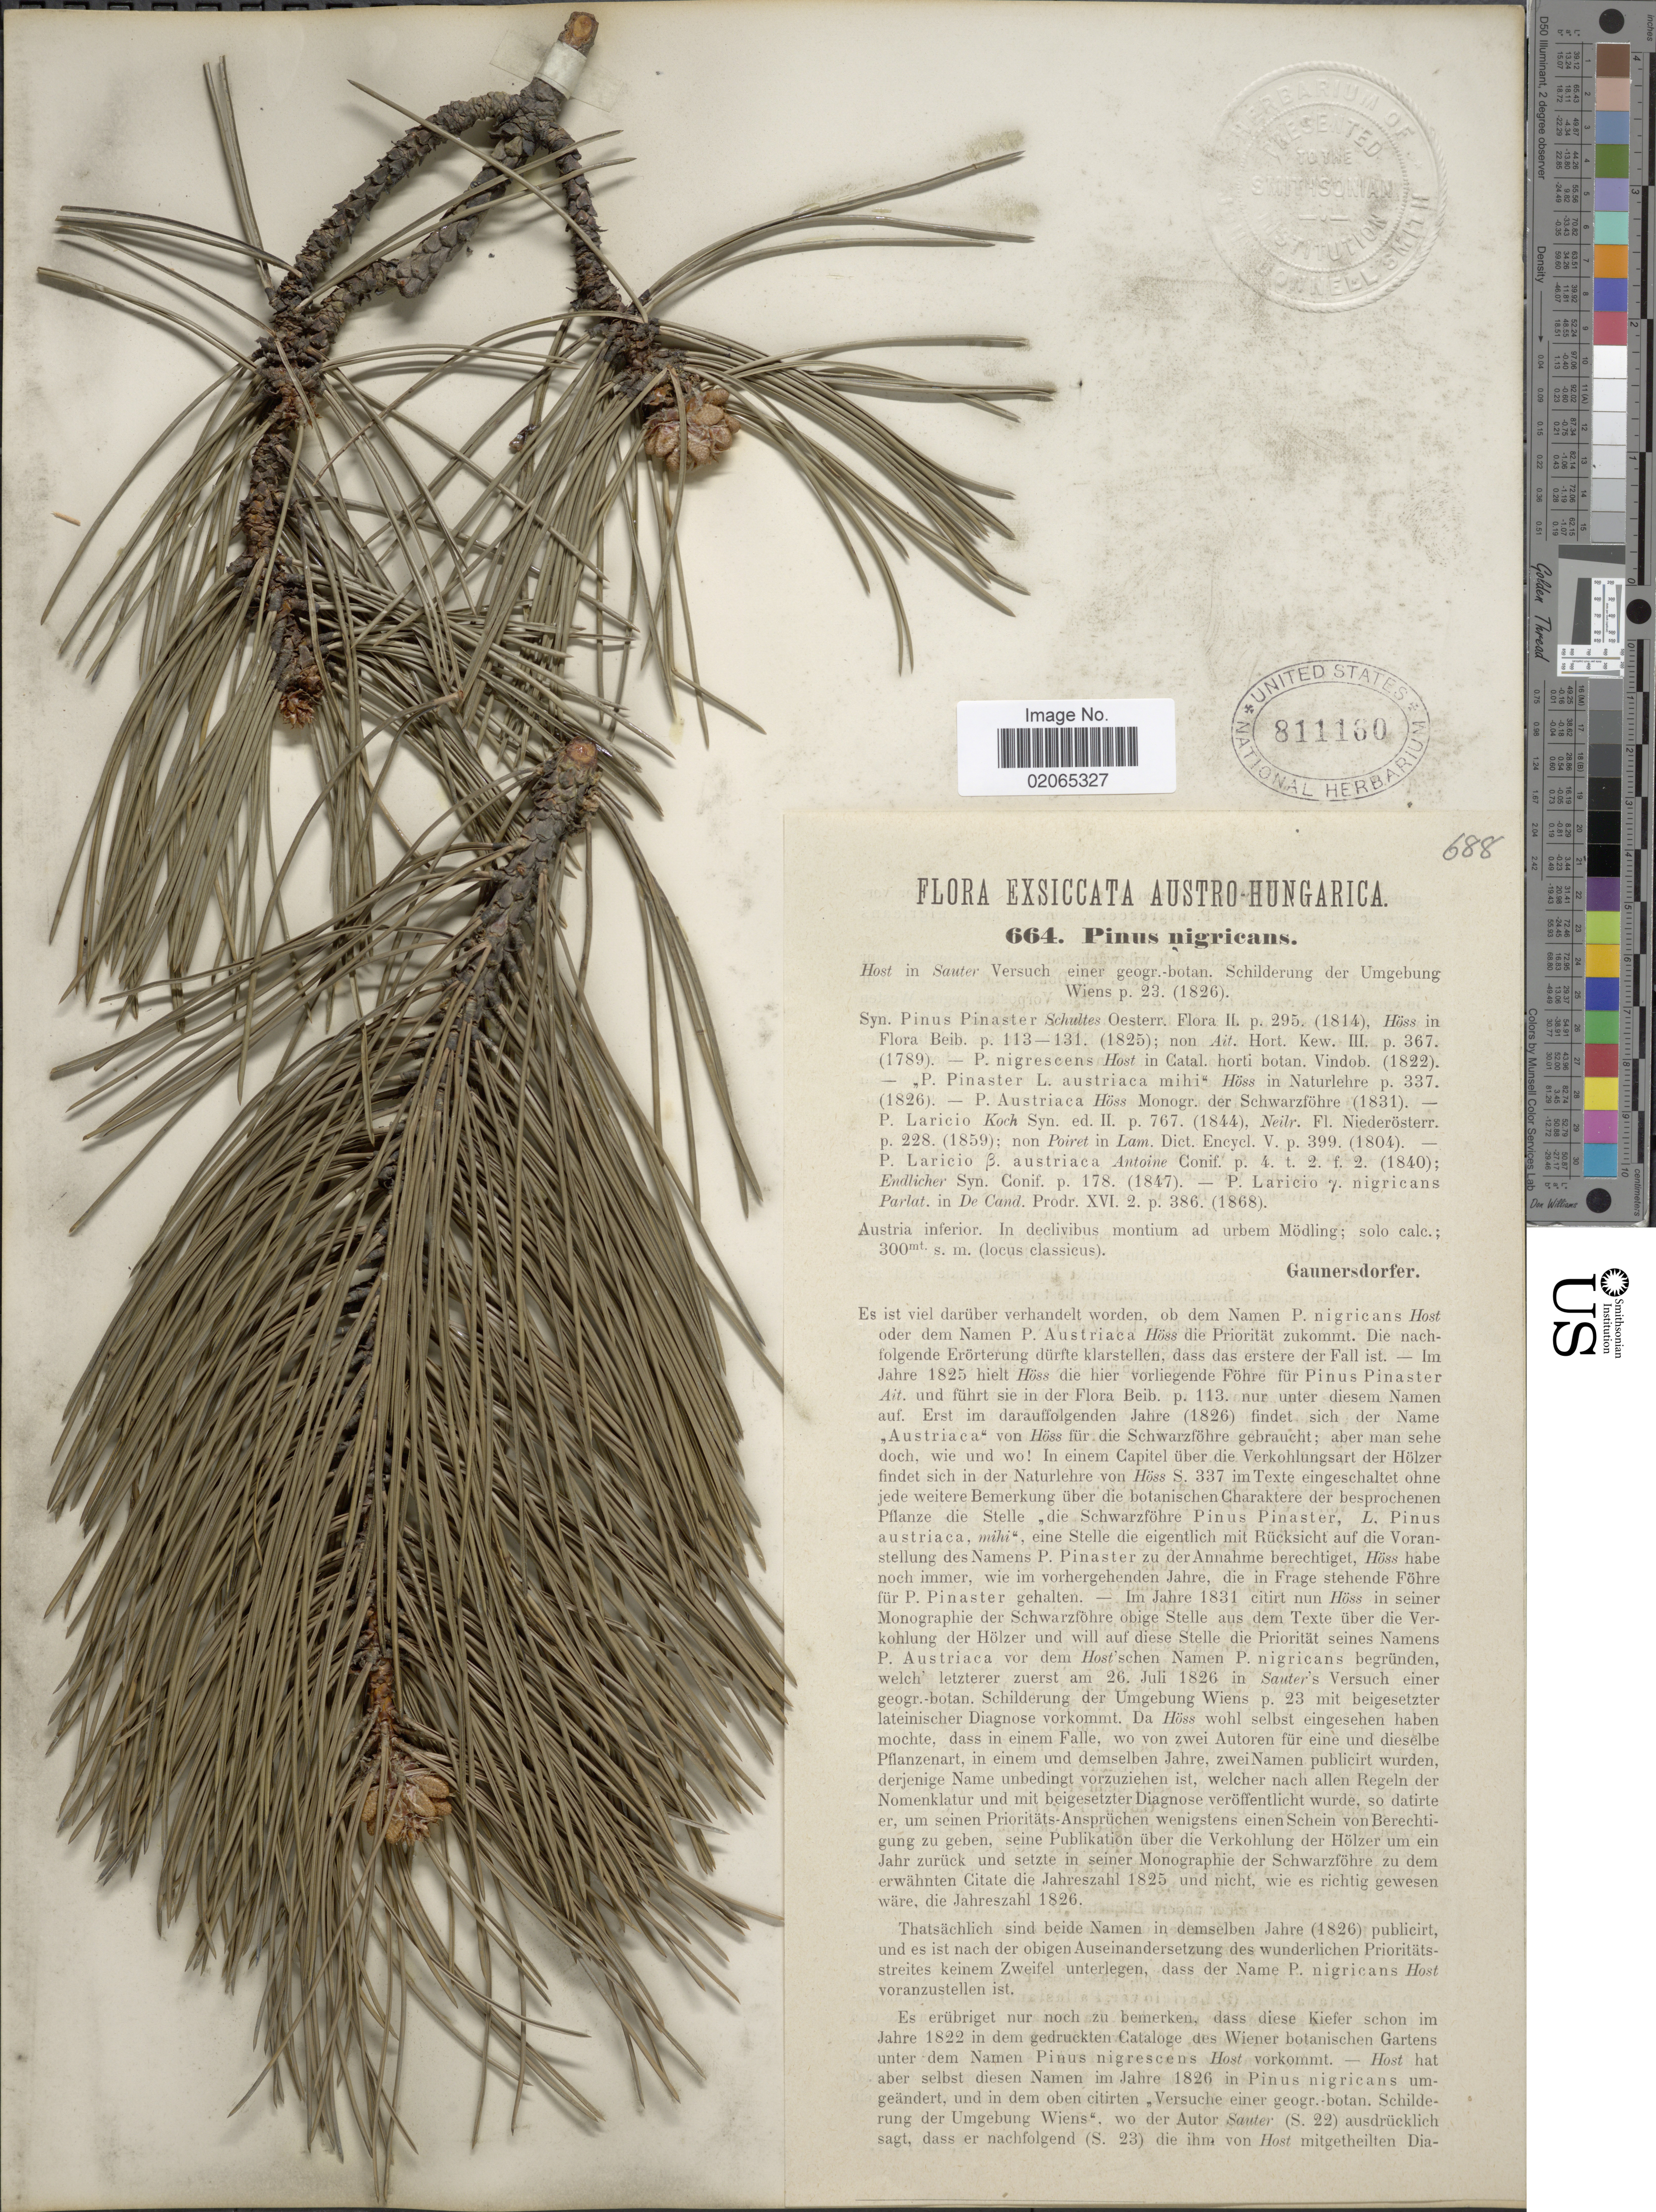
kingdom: Plantae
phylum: Tracheophyta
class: Pinopsida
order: Pinales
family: Pinaceae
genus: Pinus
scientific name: Pinus nigra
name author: Arnold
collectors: Gaunersdorfer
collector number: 664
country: Austria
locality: Austria inferior. In declivibus montium ad urbem Mödling; solo calc.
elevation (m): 300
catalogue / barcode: US 811160